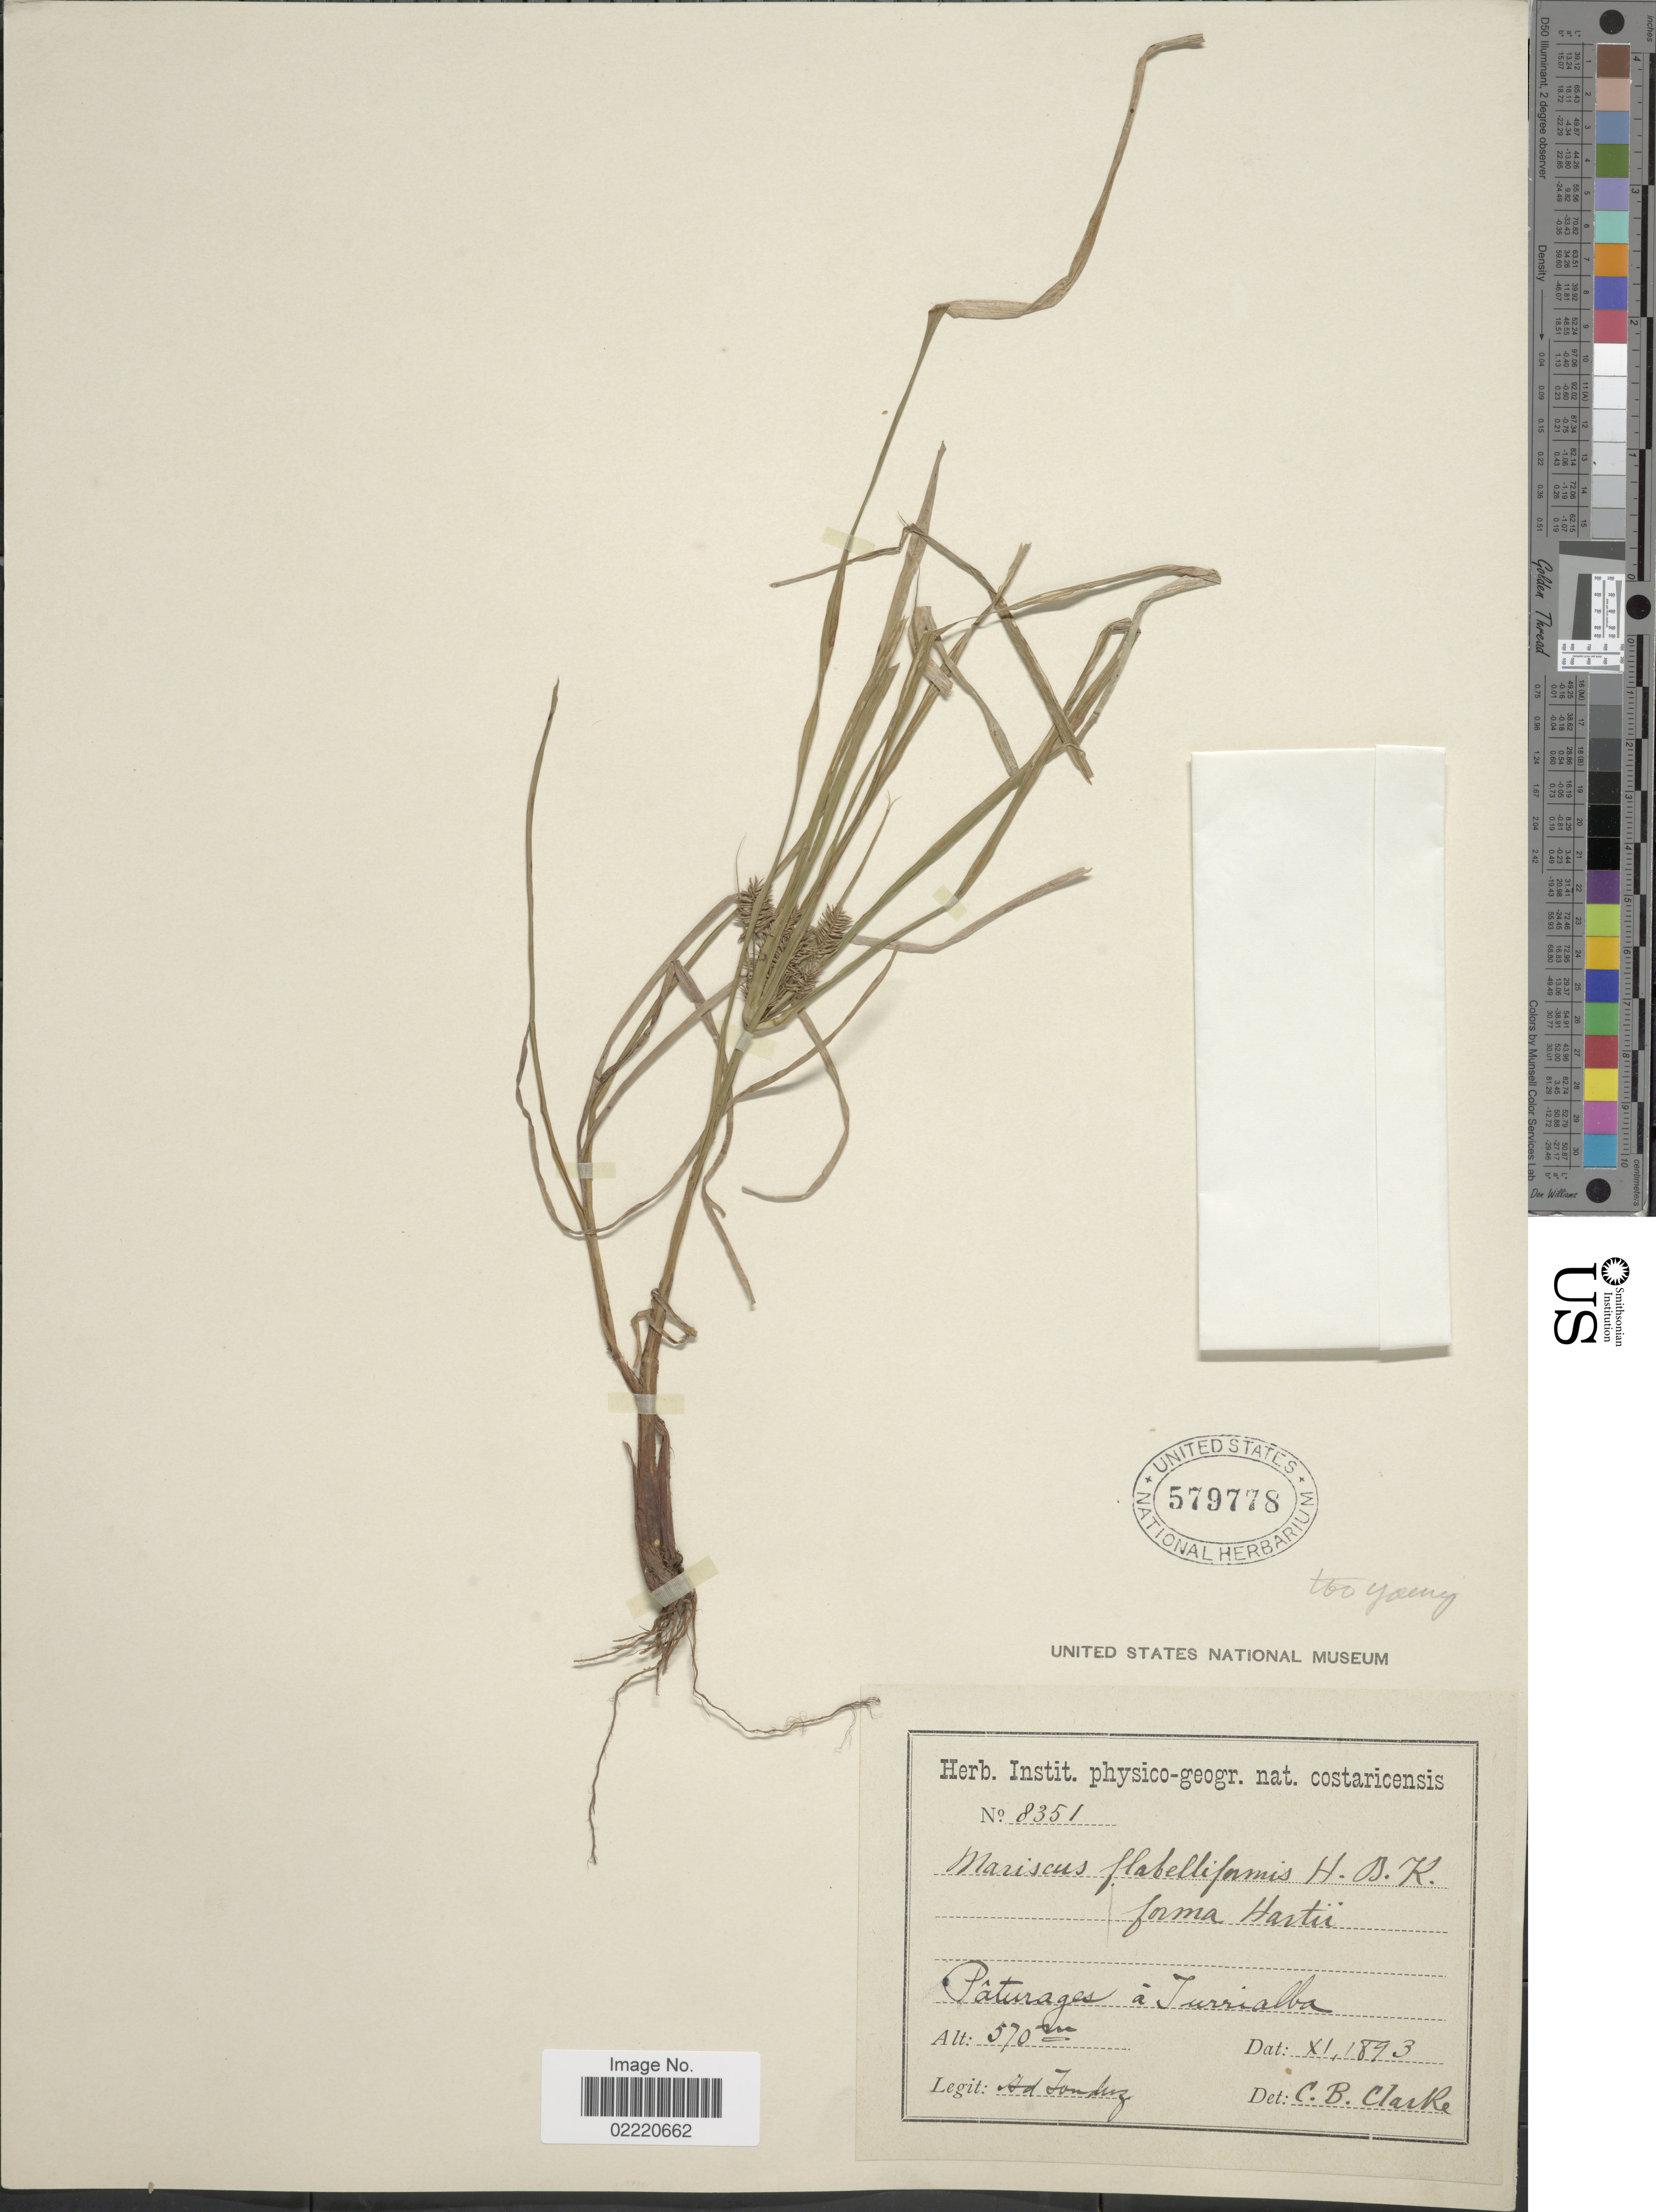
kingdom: Plantae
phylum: Tracheophyta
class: Liliopsida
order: Poales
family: Cyperaceae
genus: Cyperus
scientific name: Cyperus hermaphroditus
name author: (Jacq.) Standl.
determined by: Strong, Mark T., (BOT), Smithsonian Institution - National Museum of Natural History (UNITED STATES)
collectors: A. Tonduz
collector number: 8351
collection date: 1893-11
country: Costa Rica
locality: Paturages a Turrialba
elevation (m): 570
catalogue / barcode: US 579778